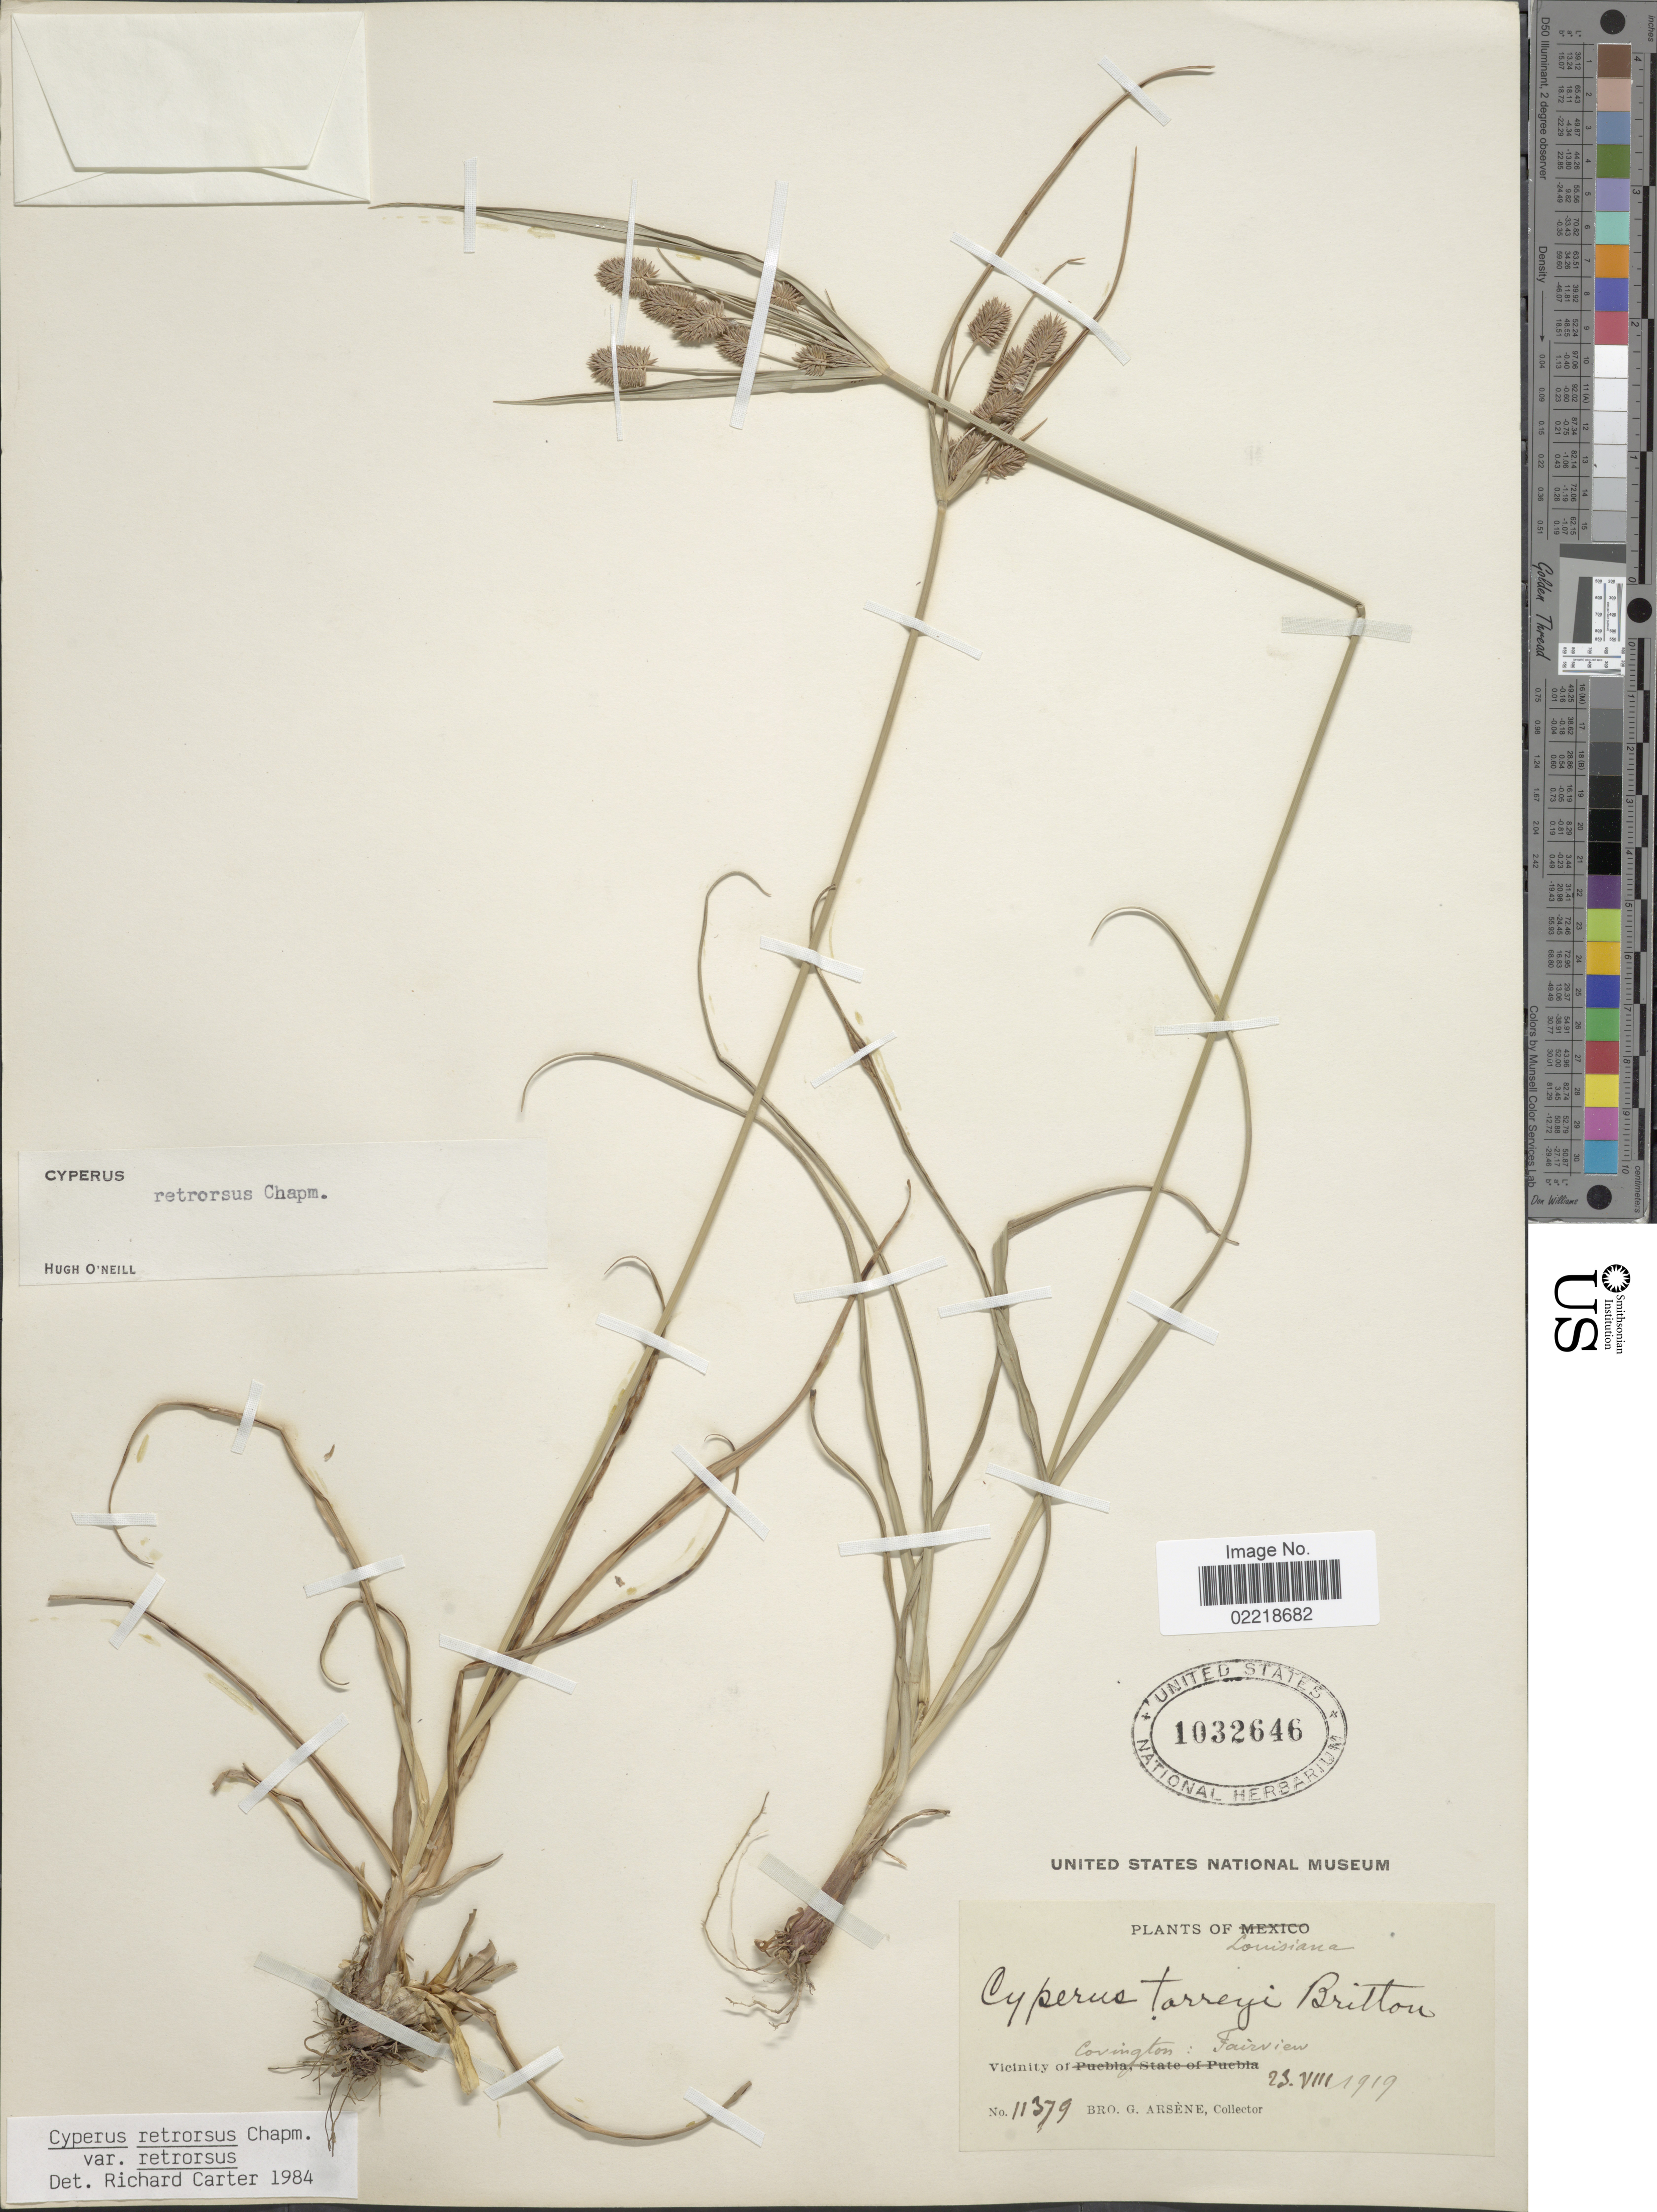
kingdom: Plantae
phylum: Tracheophyta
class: Liliopsida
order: Poales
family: Cyperaceae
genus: Cyperus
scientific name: Cyperus retrorsus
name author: Chapm.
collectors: Bro. G. Arsène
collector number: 11379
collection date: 1919-08-23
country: United States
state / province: Louisiana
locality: Vicinity of Covington: Fairview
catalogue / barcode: US 1032646